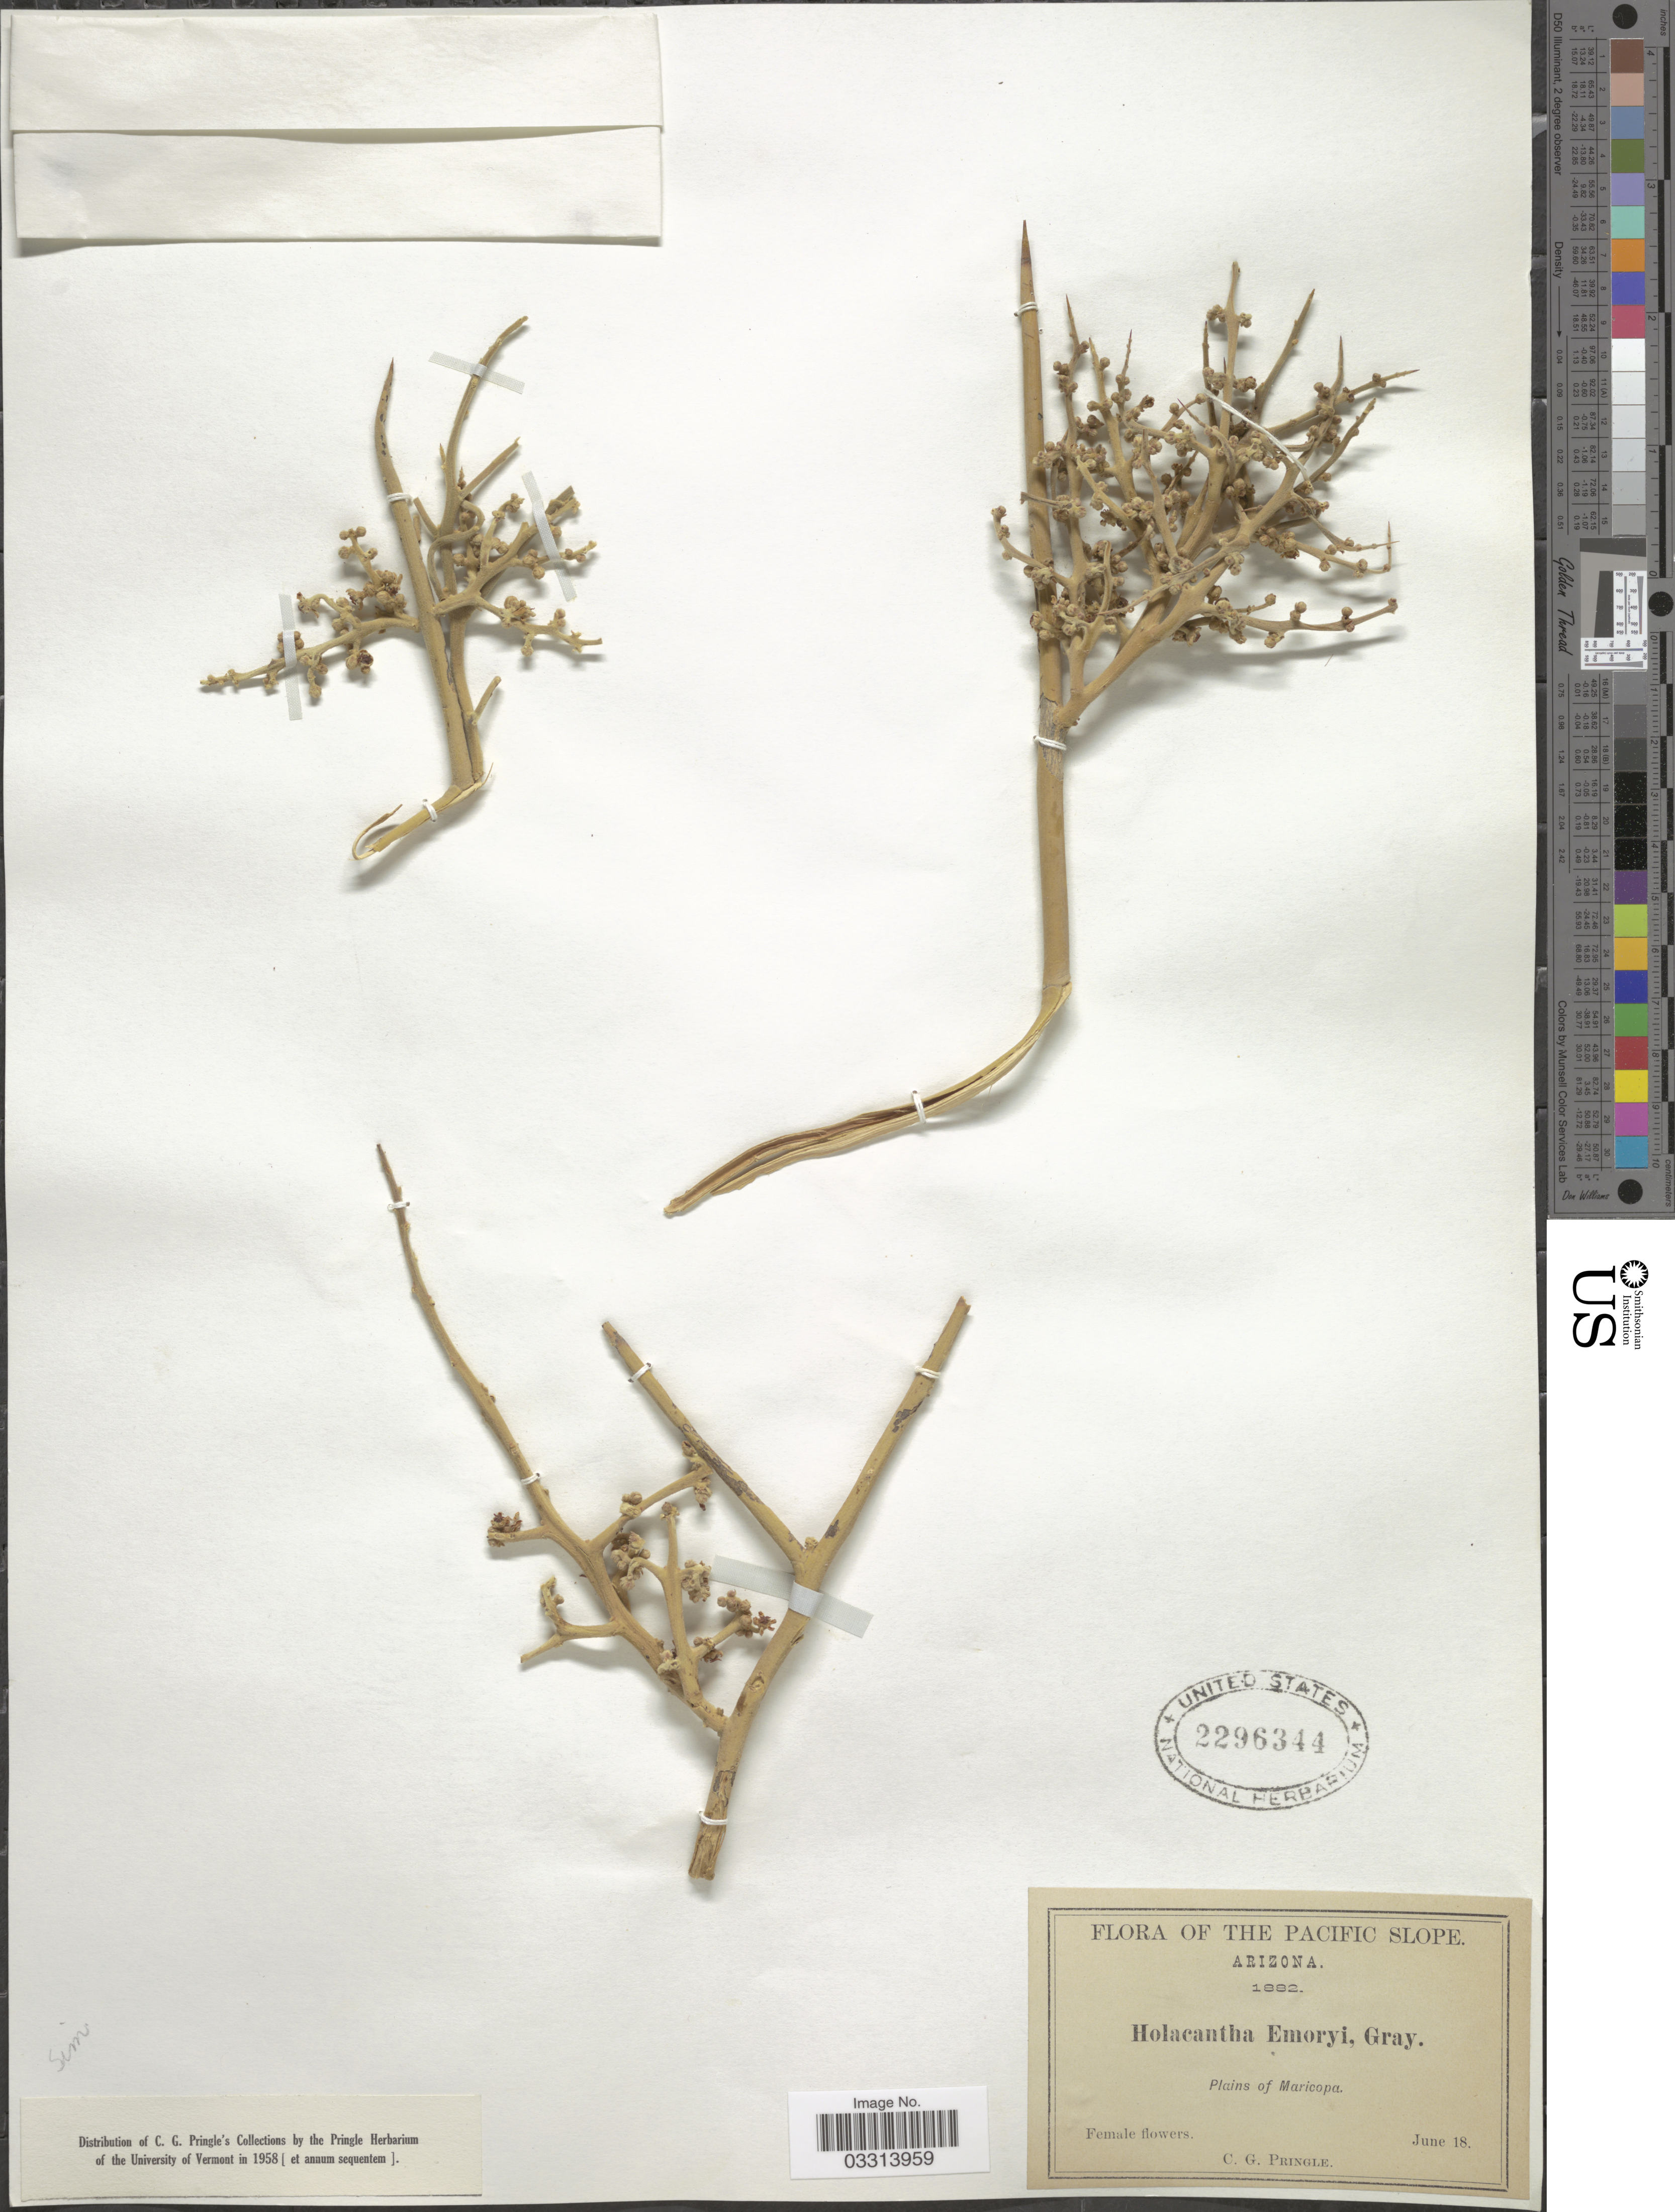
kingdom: Plantae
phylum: Tracheophyta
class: Magnoliopsida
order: Sapindales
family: Simaroubaceae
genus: Castela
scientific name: Castela emoryi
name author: (A. Gray) Moran & Felger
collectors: C. G. Pringle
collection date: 1882-06-18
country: United States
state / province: Arizona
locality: The Pacific Slope. Plains of Maricopa.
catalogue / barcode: US 2296344